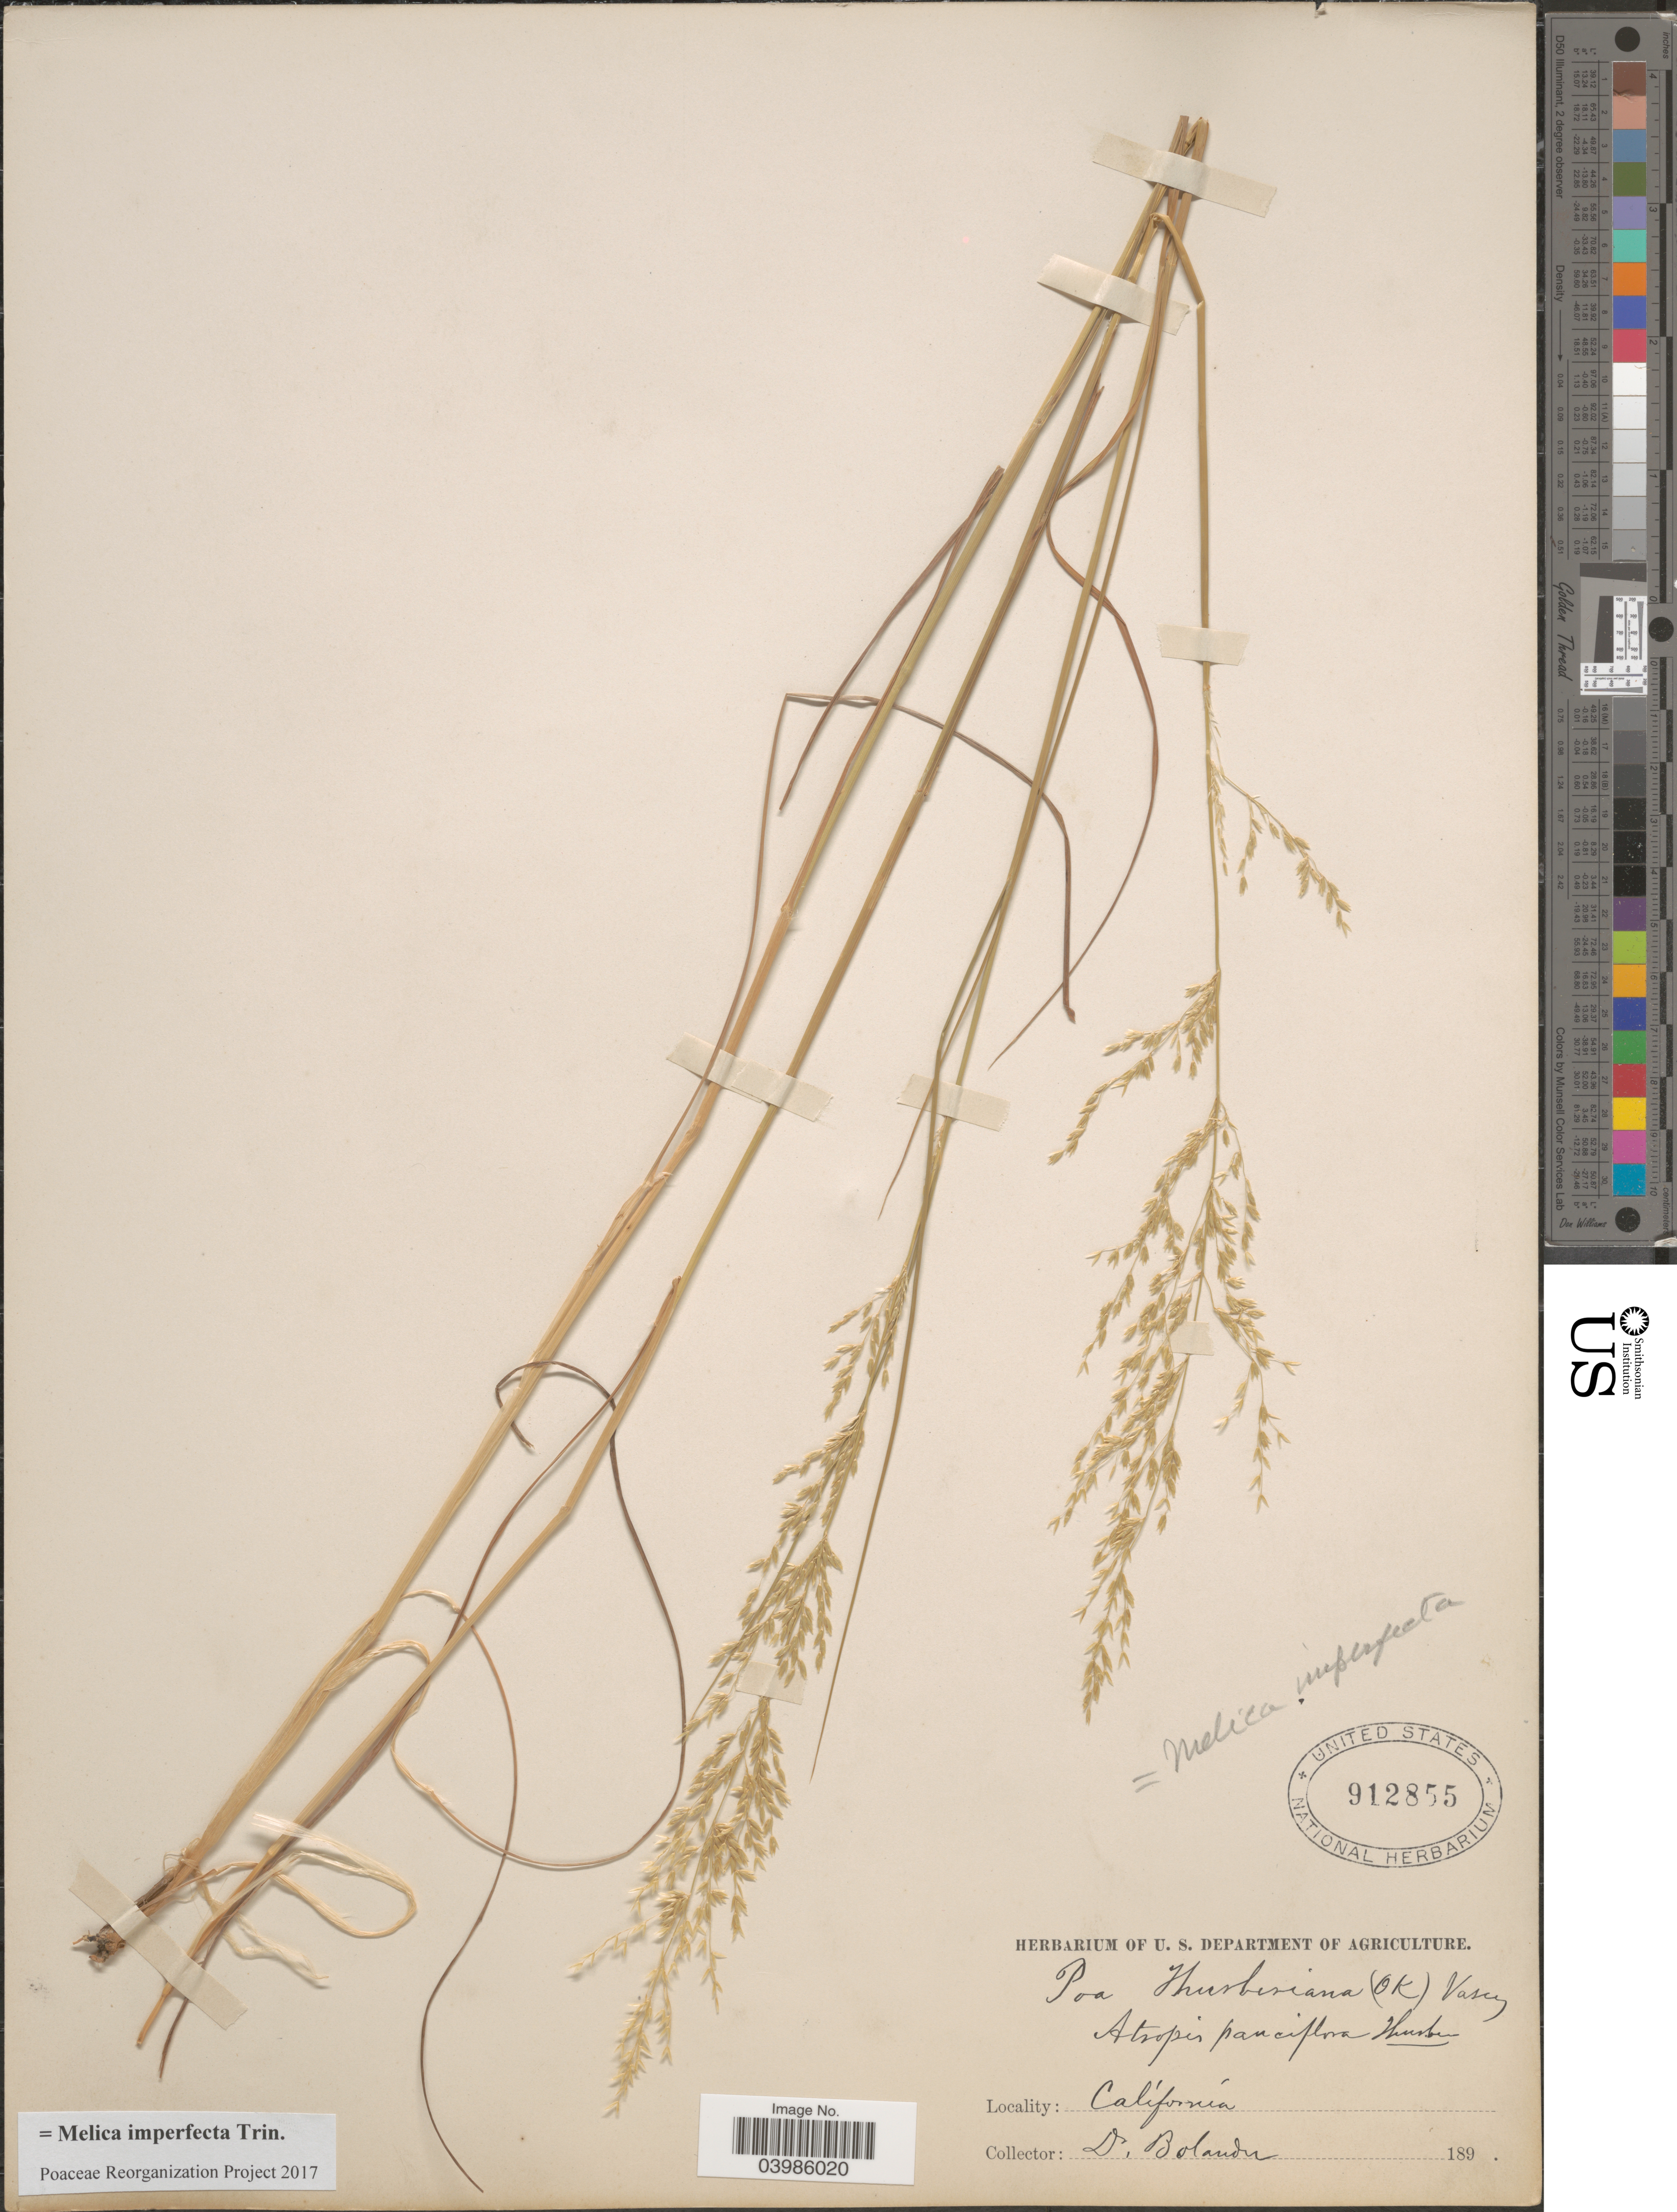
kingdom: Plantae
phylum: Tracheophyta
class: Liliopsida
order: Poales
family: Poaceae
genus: Melica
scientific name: Melica imperfecta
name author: Trin.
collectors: -. Bolander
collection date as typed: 189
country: United States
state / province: California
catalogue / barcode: US 912855